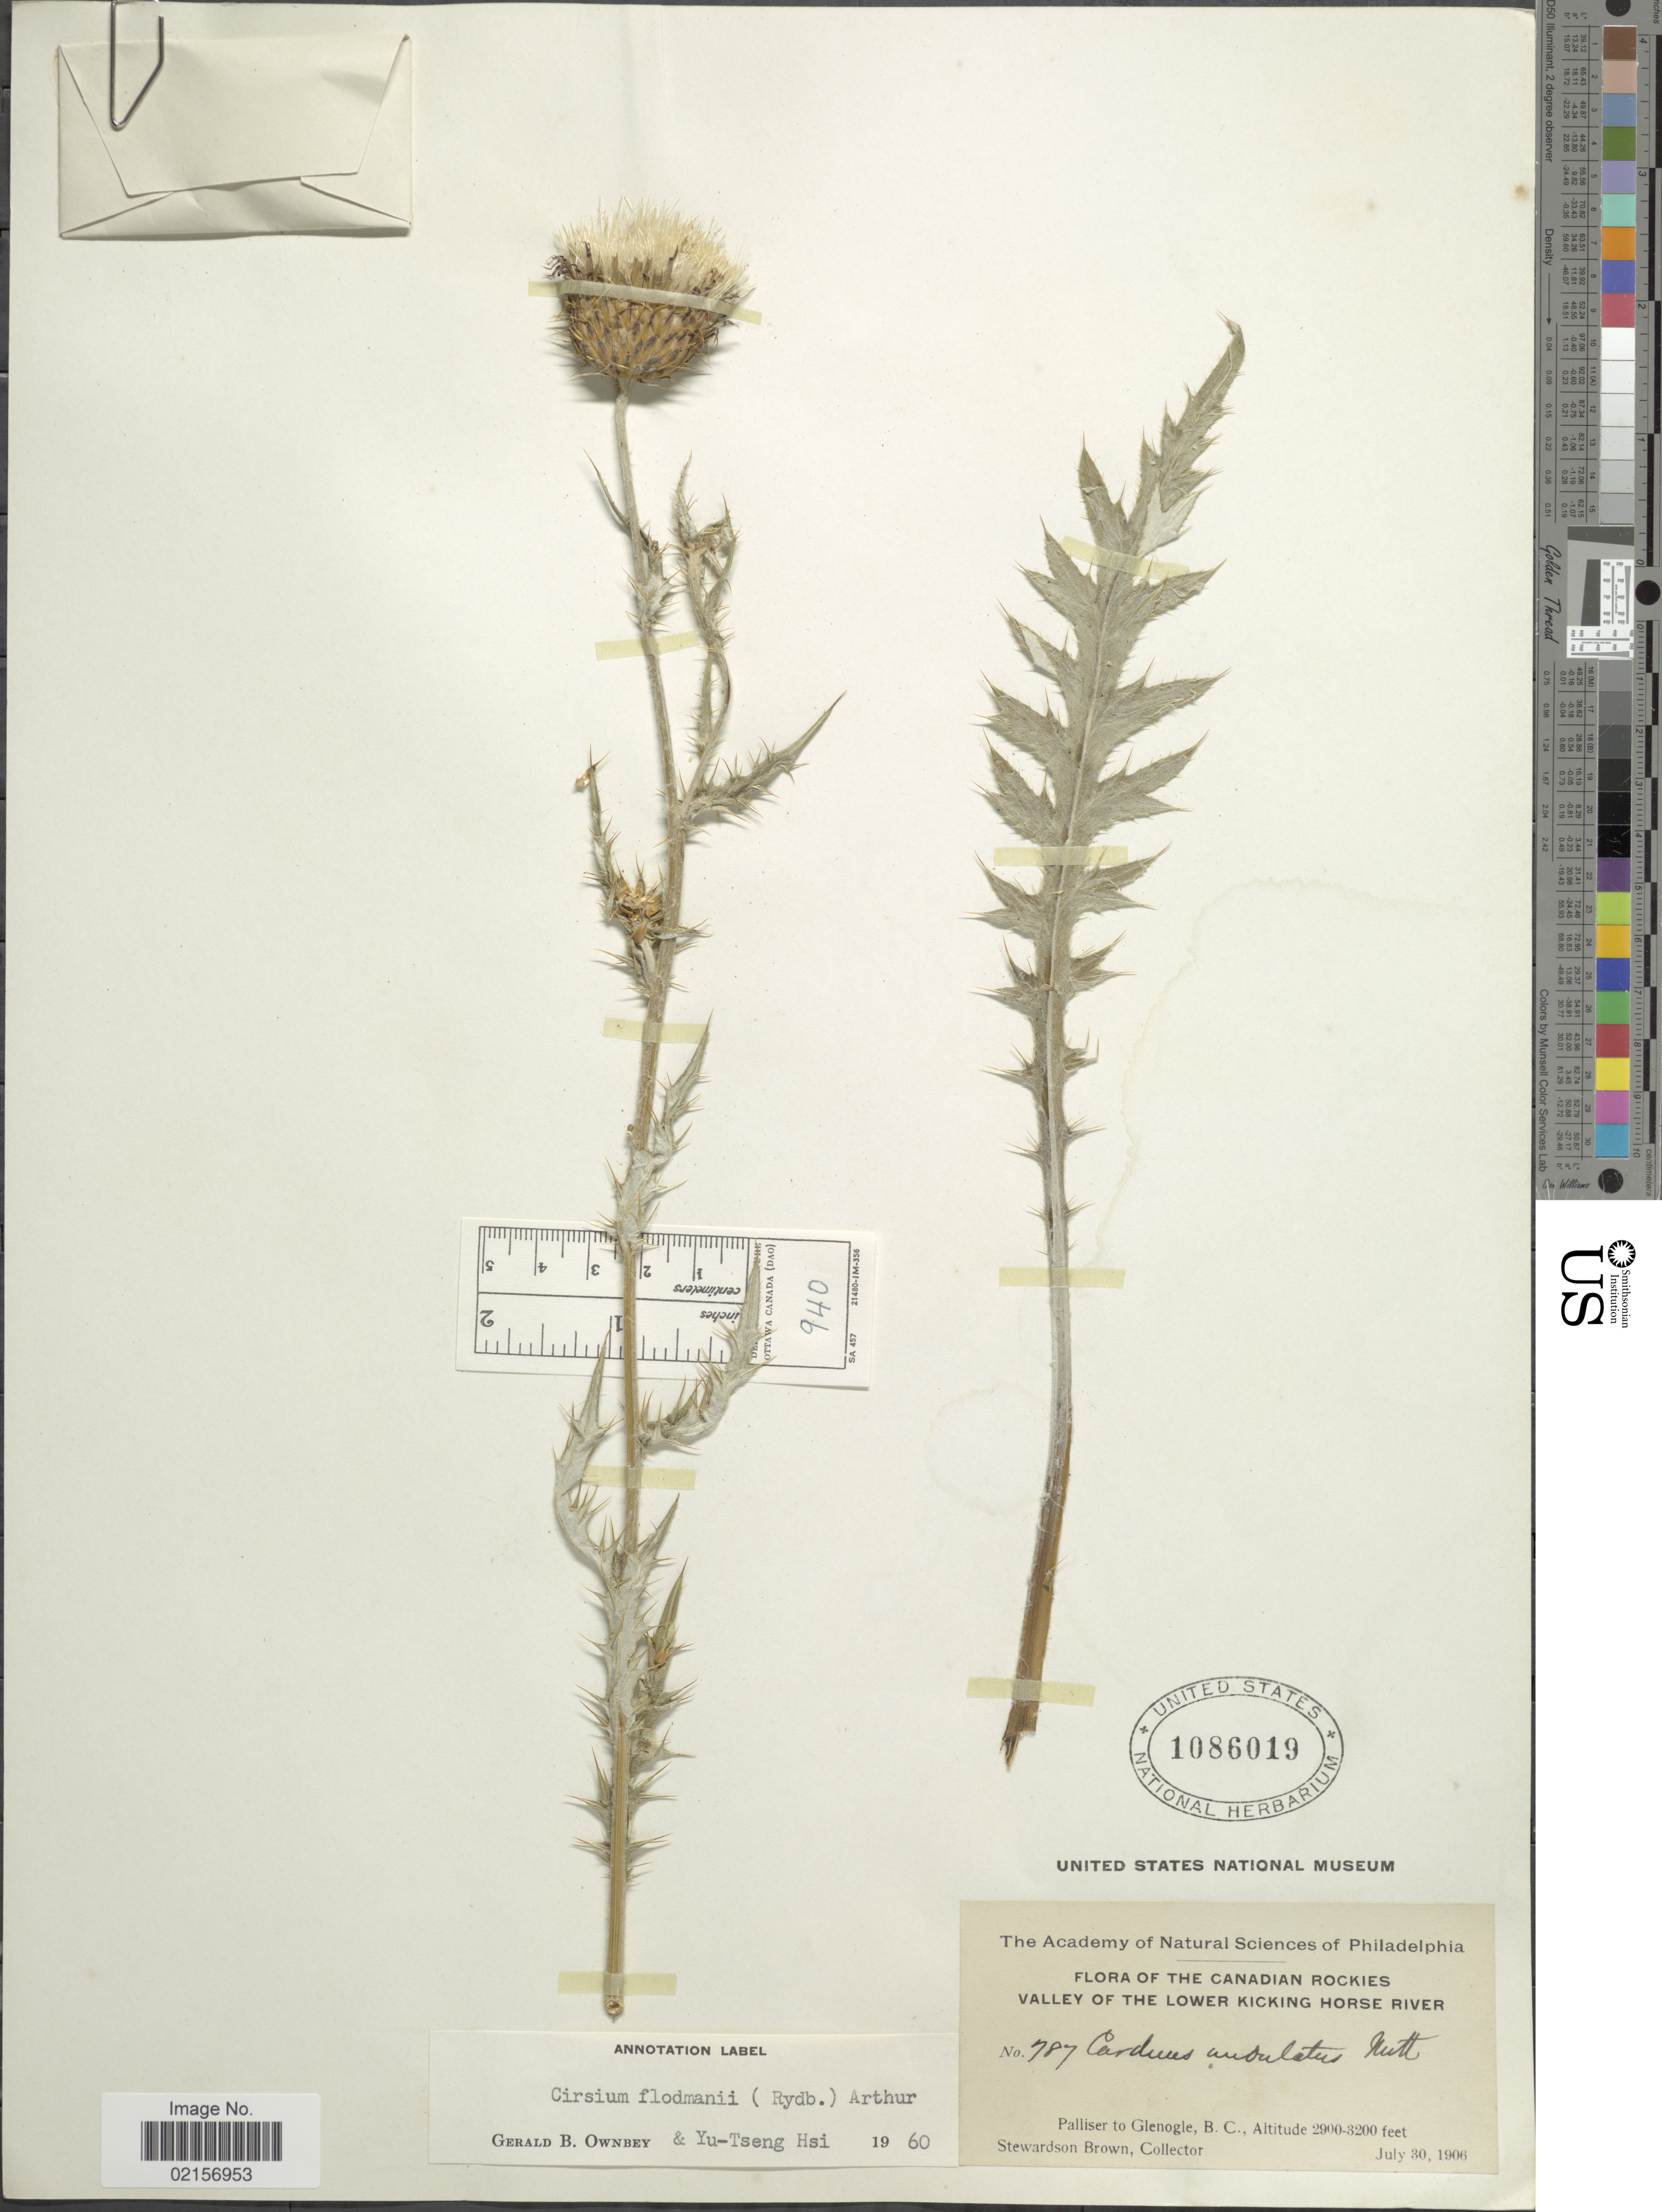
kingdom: Plantae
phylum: Tracheophyta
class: Magnoliopsida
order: Asterales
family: Asteraceae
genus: Cirsium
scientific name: Cirsium flodmanii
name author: (Rydb.) Arthur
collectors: S. Brown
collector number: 787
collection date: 1906-07-30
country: Canada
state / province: British Columbia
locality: Canadian Rockies, valley of the Lower Kicking Horse River, Palliser to Glenogle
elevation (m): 884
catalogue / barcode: US 1086019